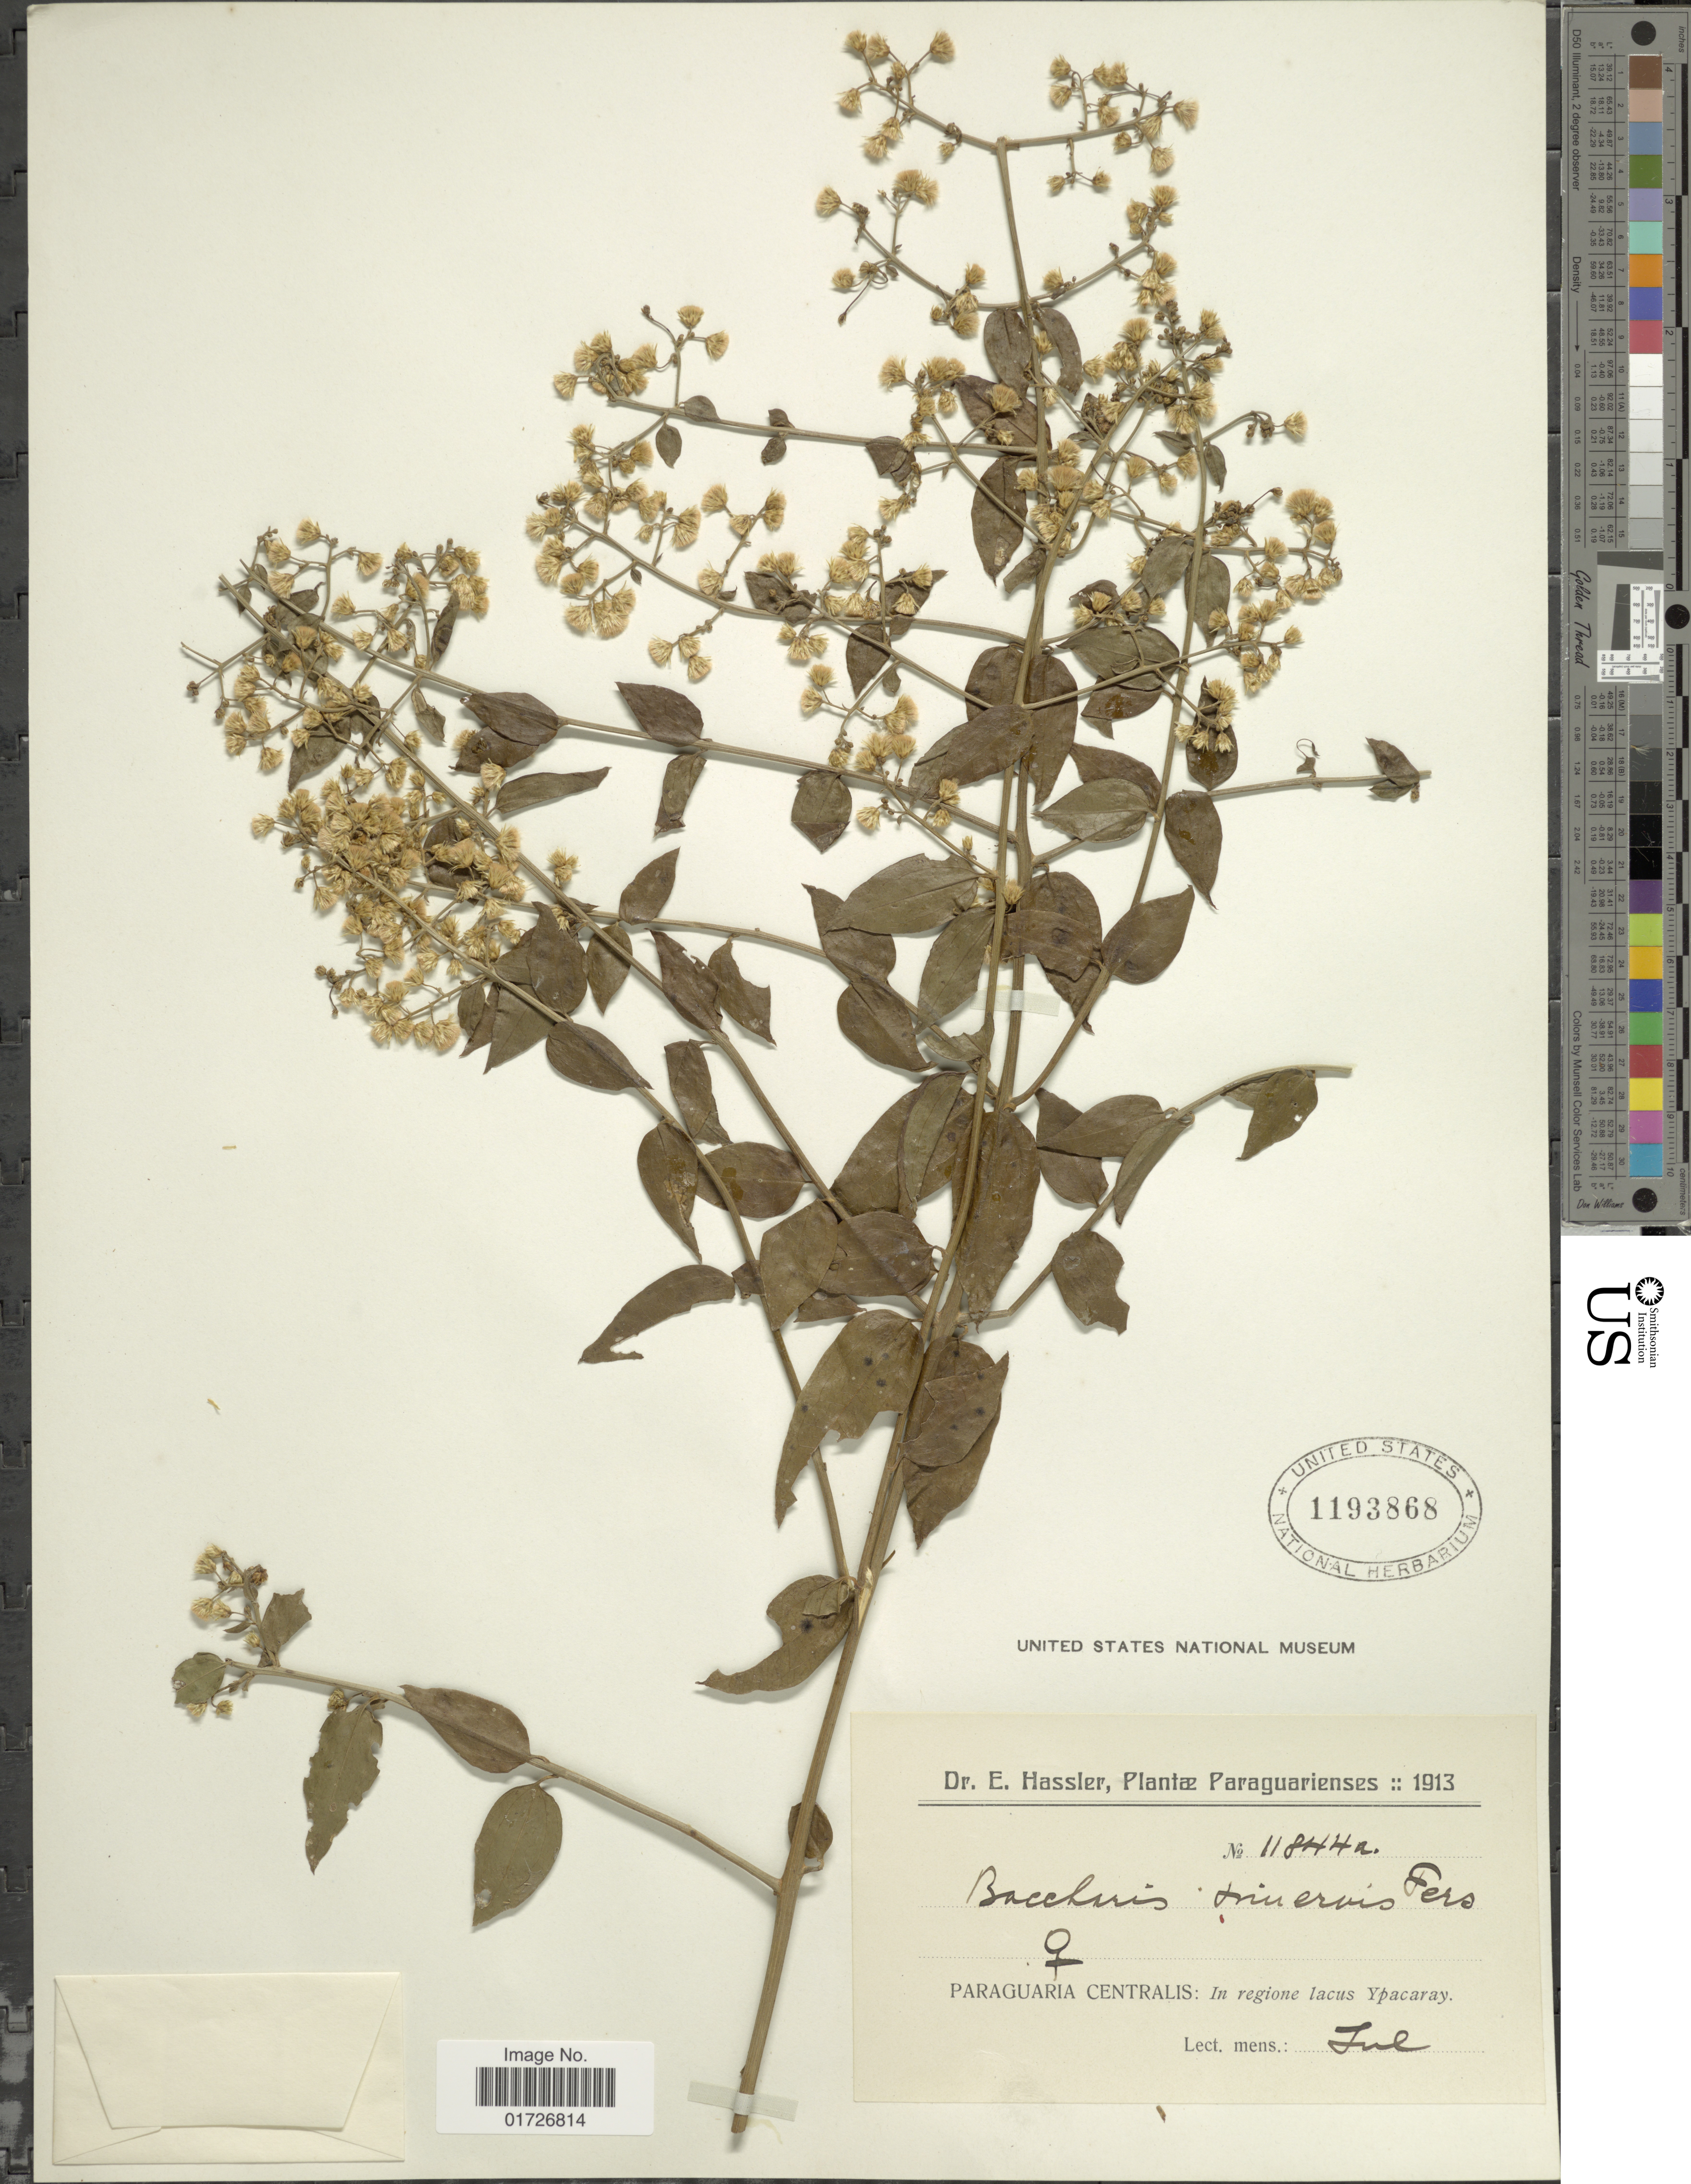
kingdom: Plantae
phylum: Tracheophyta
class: Magnoliopsida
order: Asterales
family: Asteraceae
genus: Baccharis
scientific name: Baccharis trinervis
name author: (Lam.) Pers.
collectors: E. Hassler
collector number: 11844a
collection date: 1913-07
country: Paraguay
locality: Paraguay Centralis: In regione lacus Ypacaray.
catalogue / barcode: US 1193868